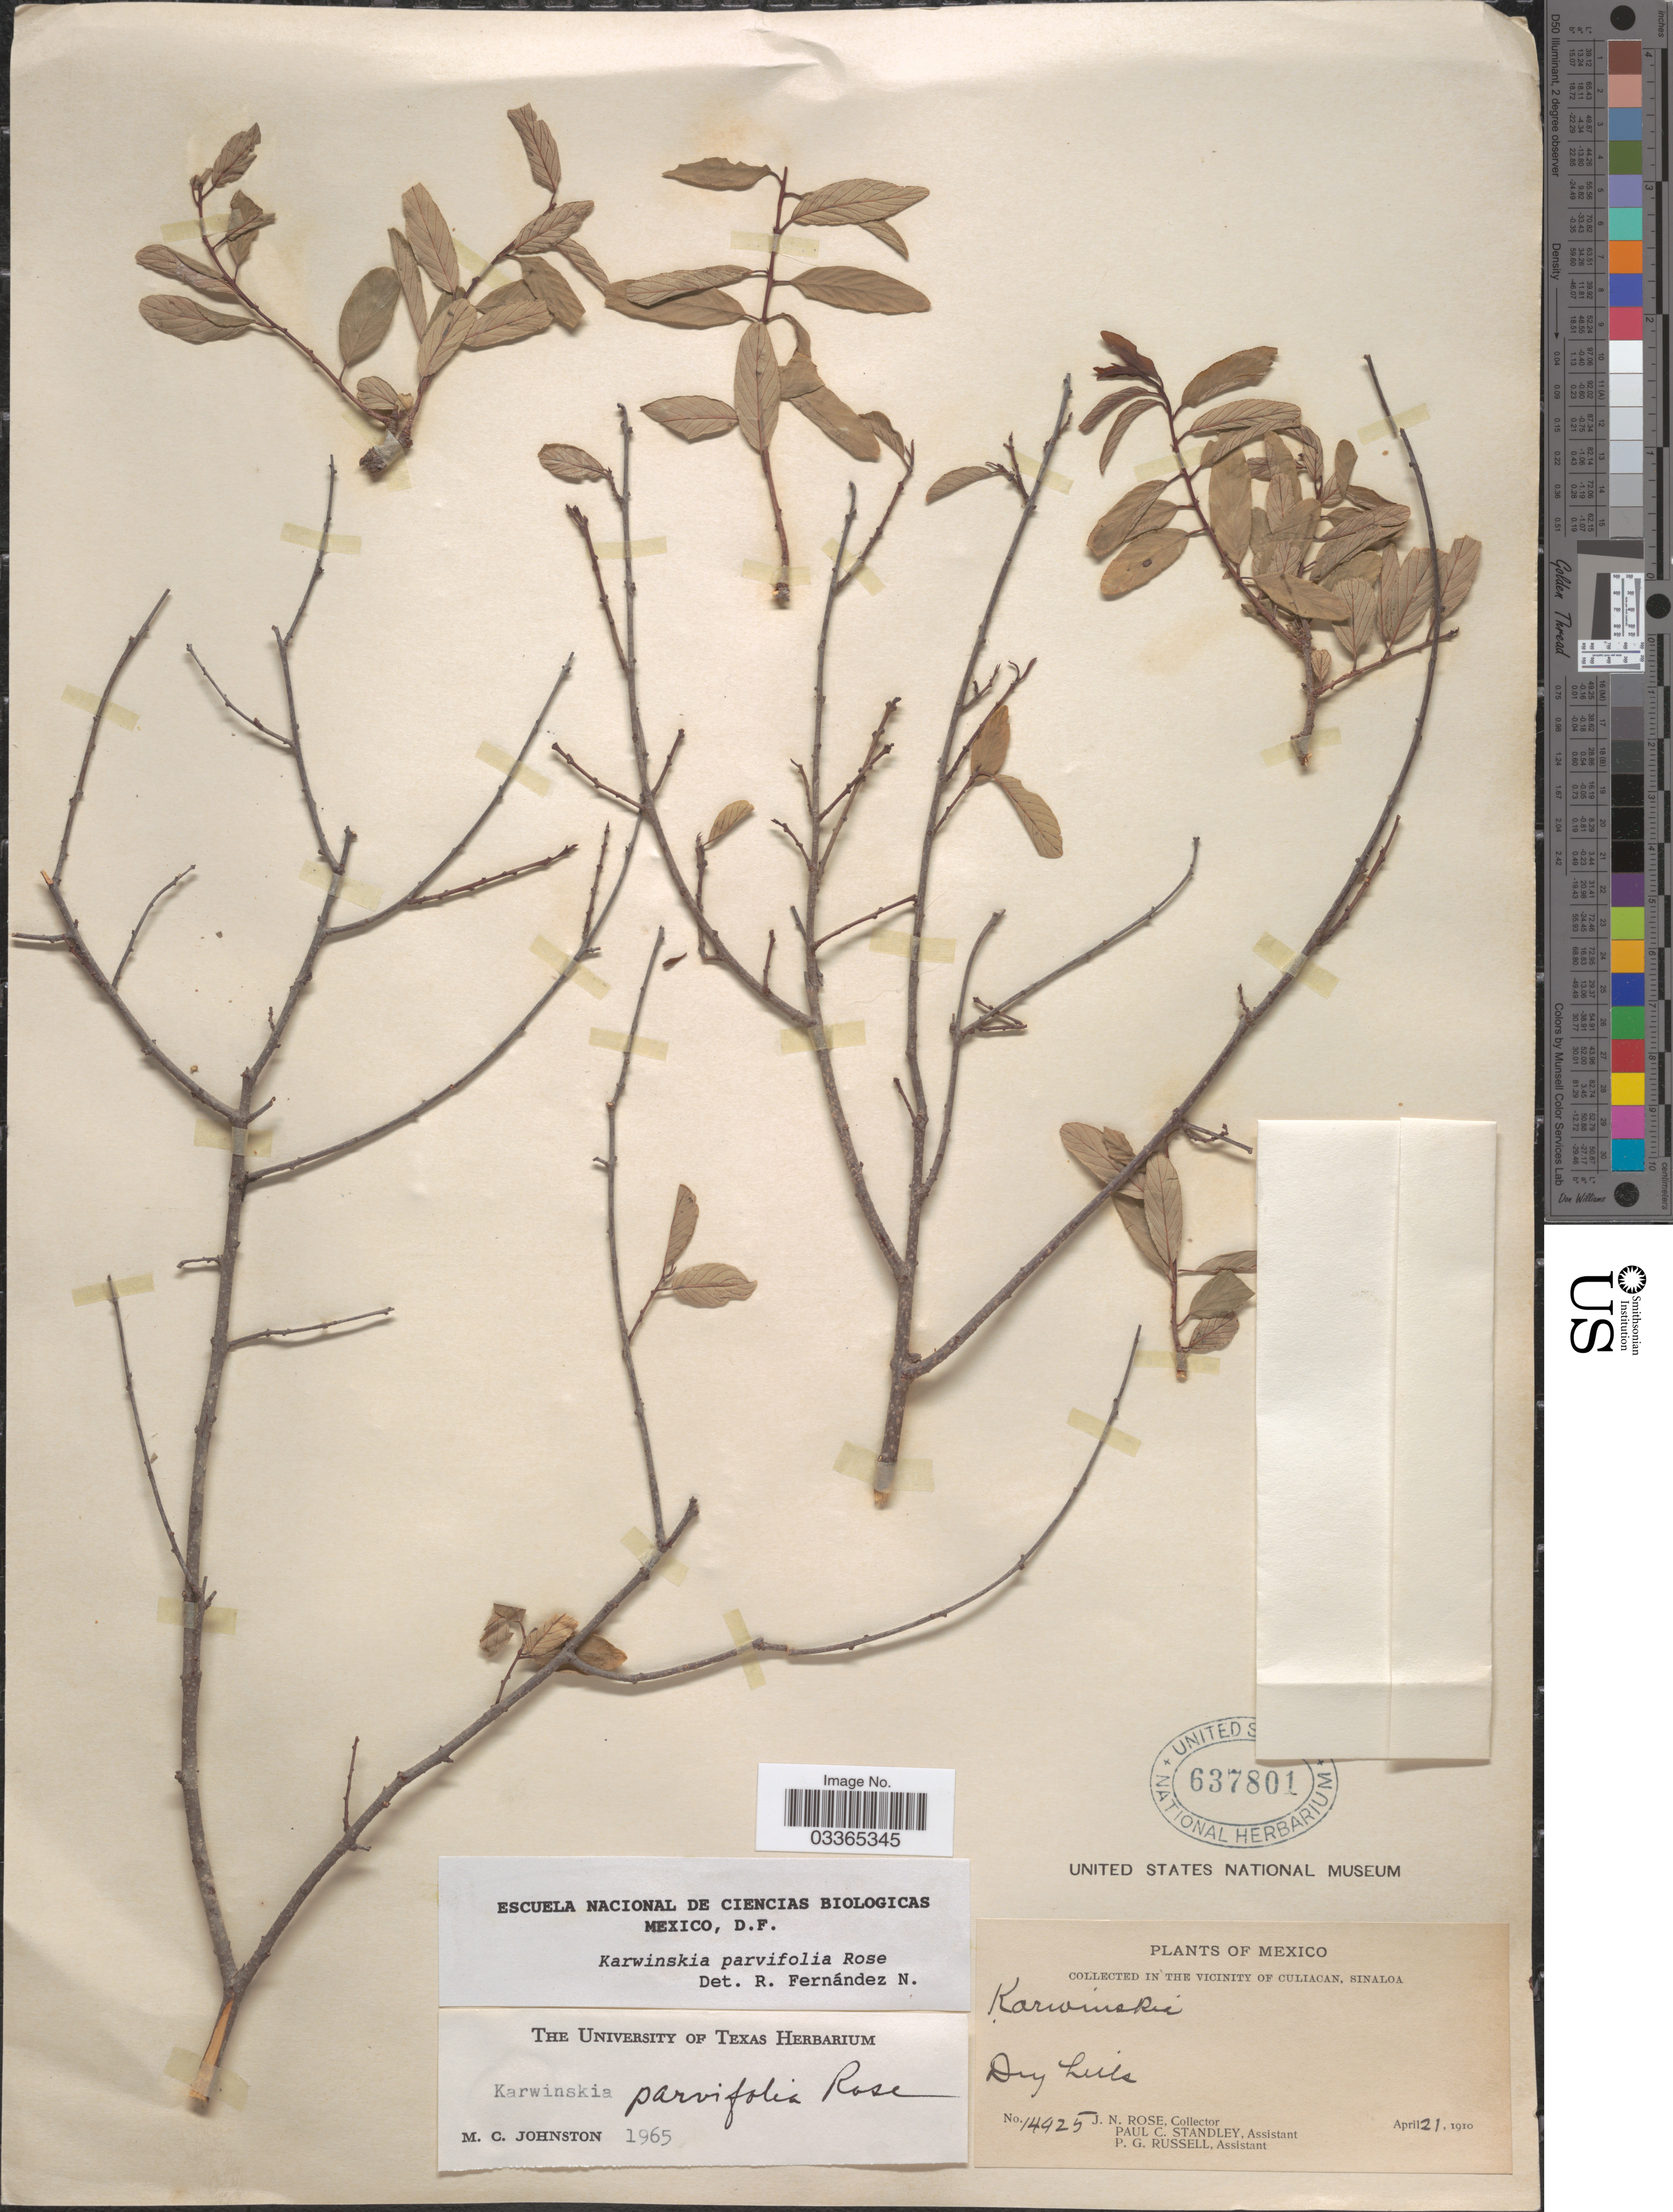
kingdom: Plantae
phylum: Tracheophyta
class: Magnoliopsida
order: Rosales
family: Rhamnaceae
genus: Karwinskia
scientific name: Karwinskia parvifolia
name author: Rose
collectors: J. N. Rose, P. C. Standley & P. G. Russell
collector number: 14925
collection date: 1910-04-21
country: Mexico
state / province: Sinaloa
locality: In the vicinity of Culiacan.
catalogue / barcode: US 637801